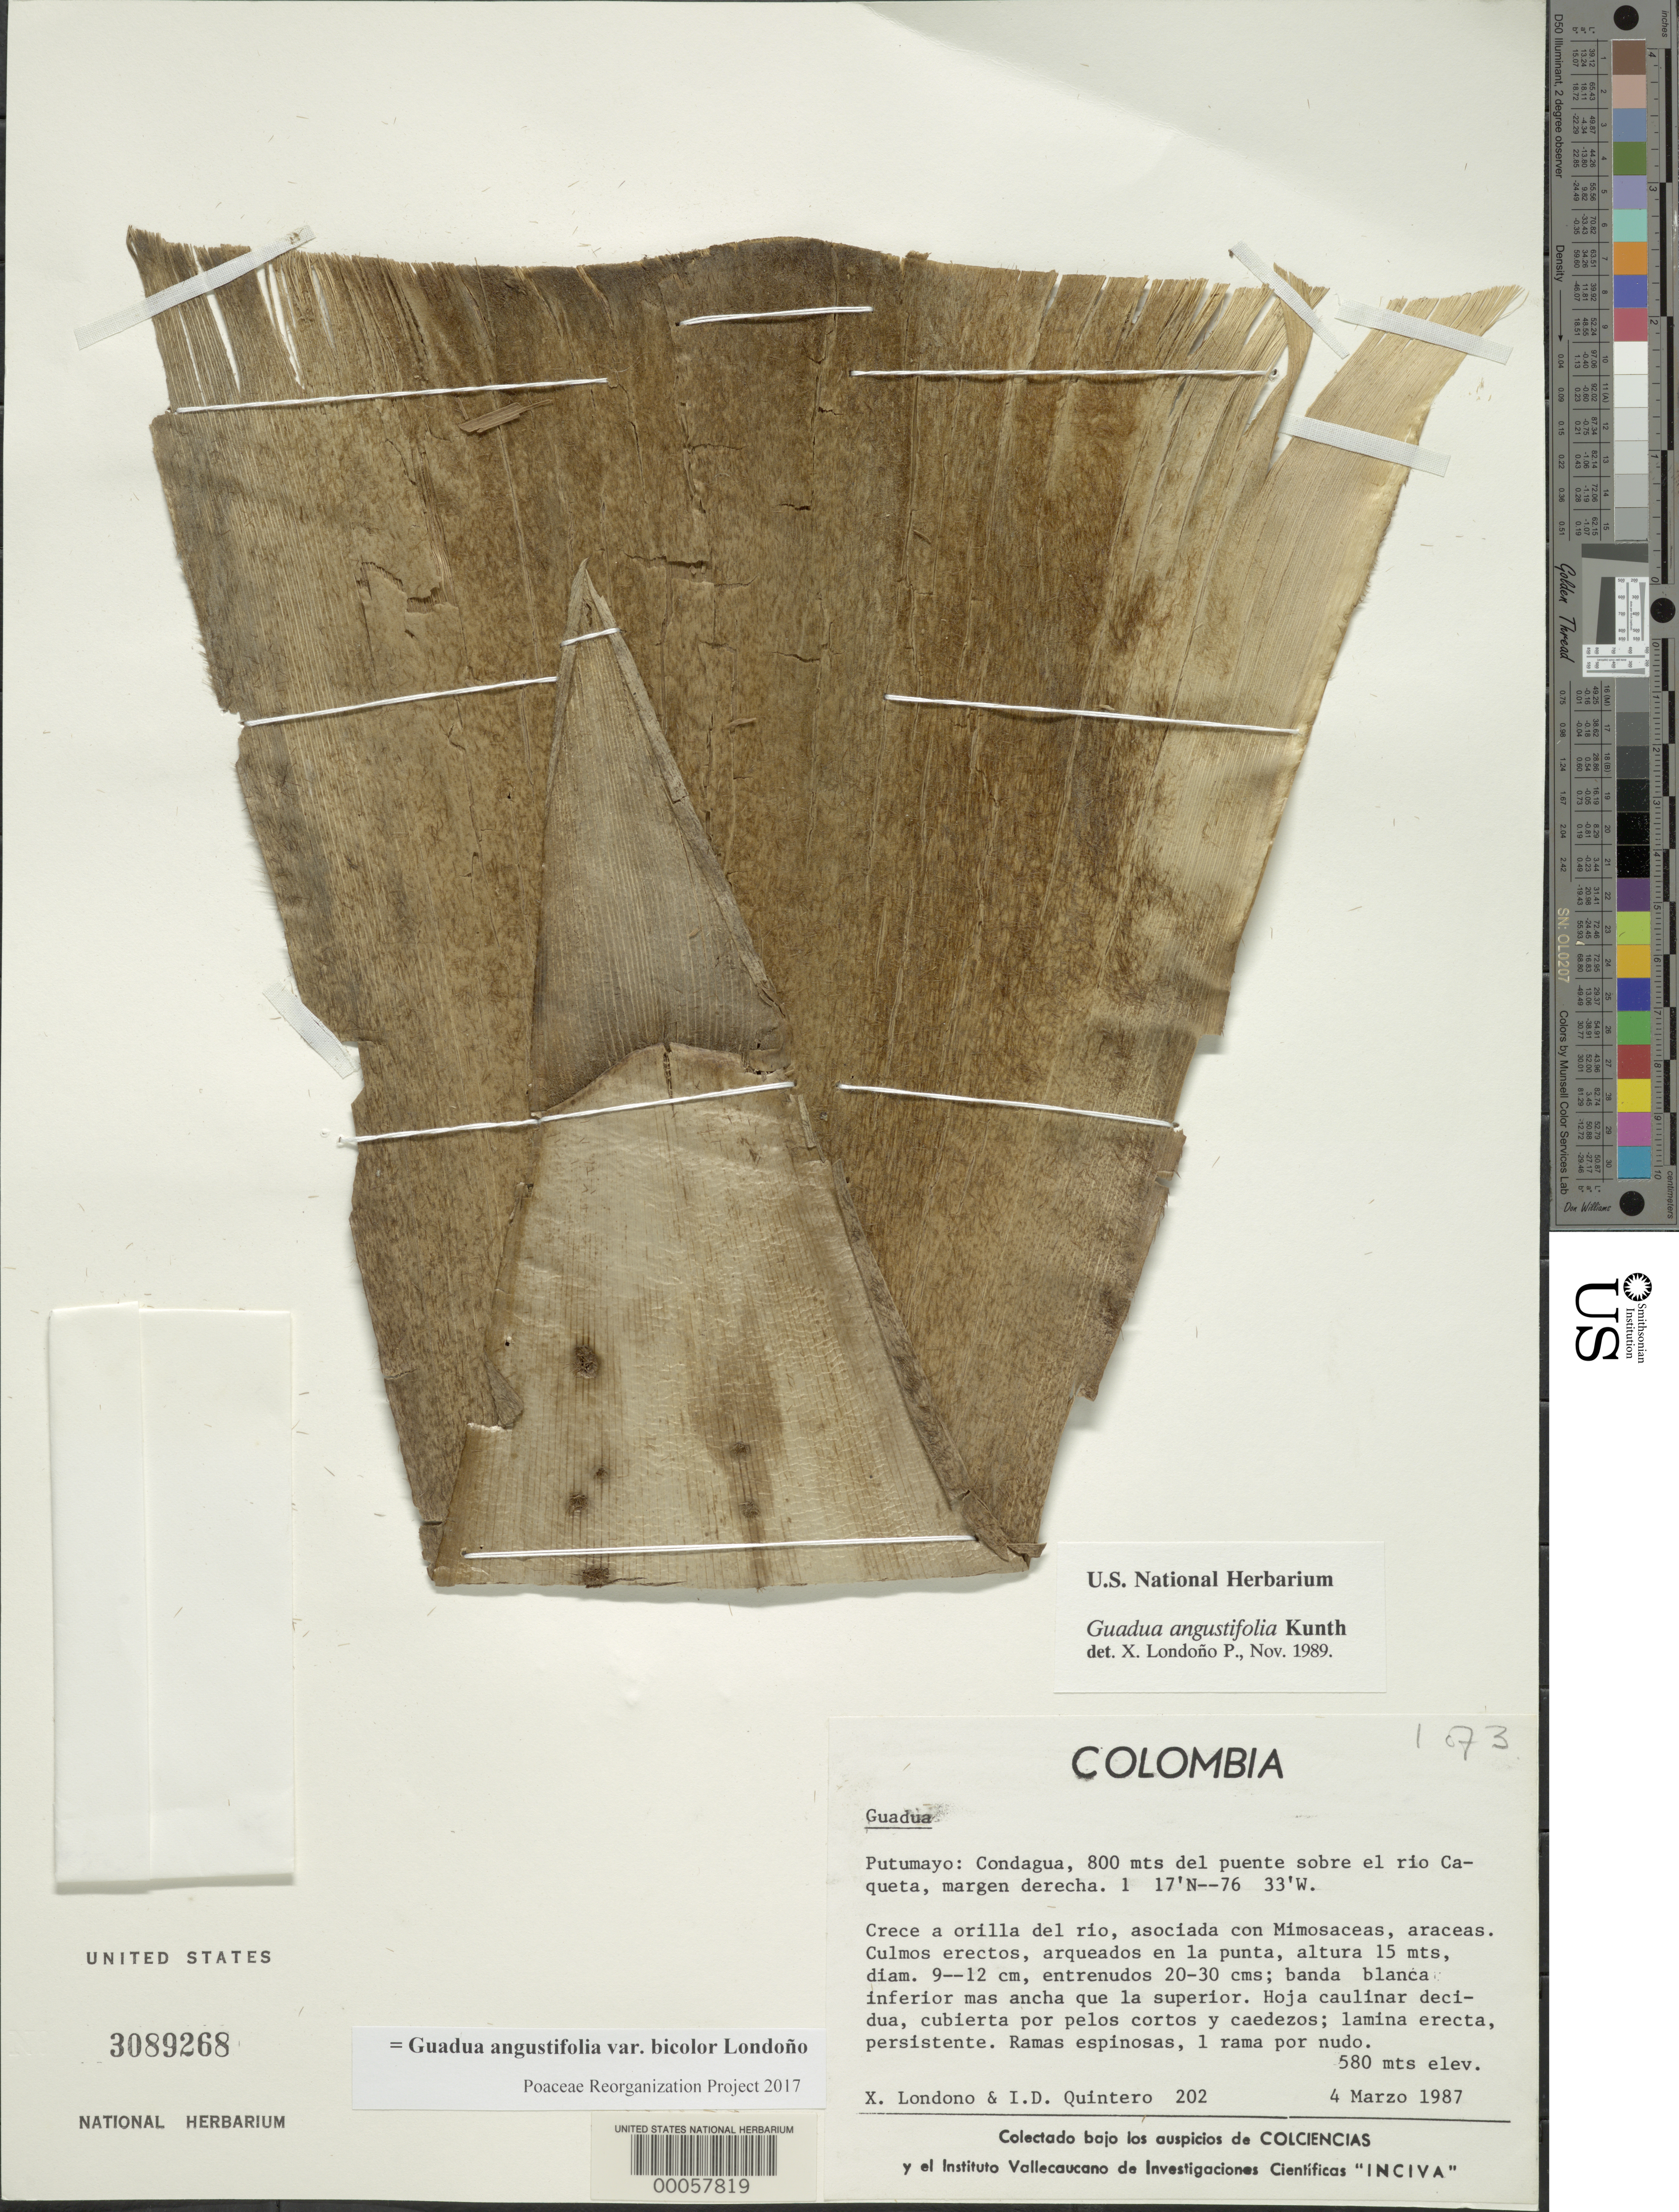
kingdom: Plantae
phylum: Tracheophyta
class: Liliopsida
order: Poales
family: Poaceae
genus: Guadua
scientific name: Guadua angustifolia var. bicolor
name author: Londoño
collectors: X. Londoño & I. Quintero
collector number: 202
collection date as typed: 04 Mar 1987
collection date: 1987-03-04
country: Colombia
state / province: Putumayo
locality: Condagua, 800m from point above the Rio Caqueta, right side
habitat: Edge of river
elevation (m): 580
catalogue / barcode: US 3089268